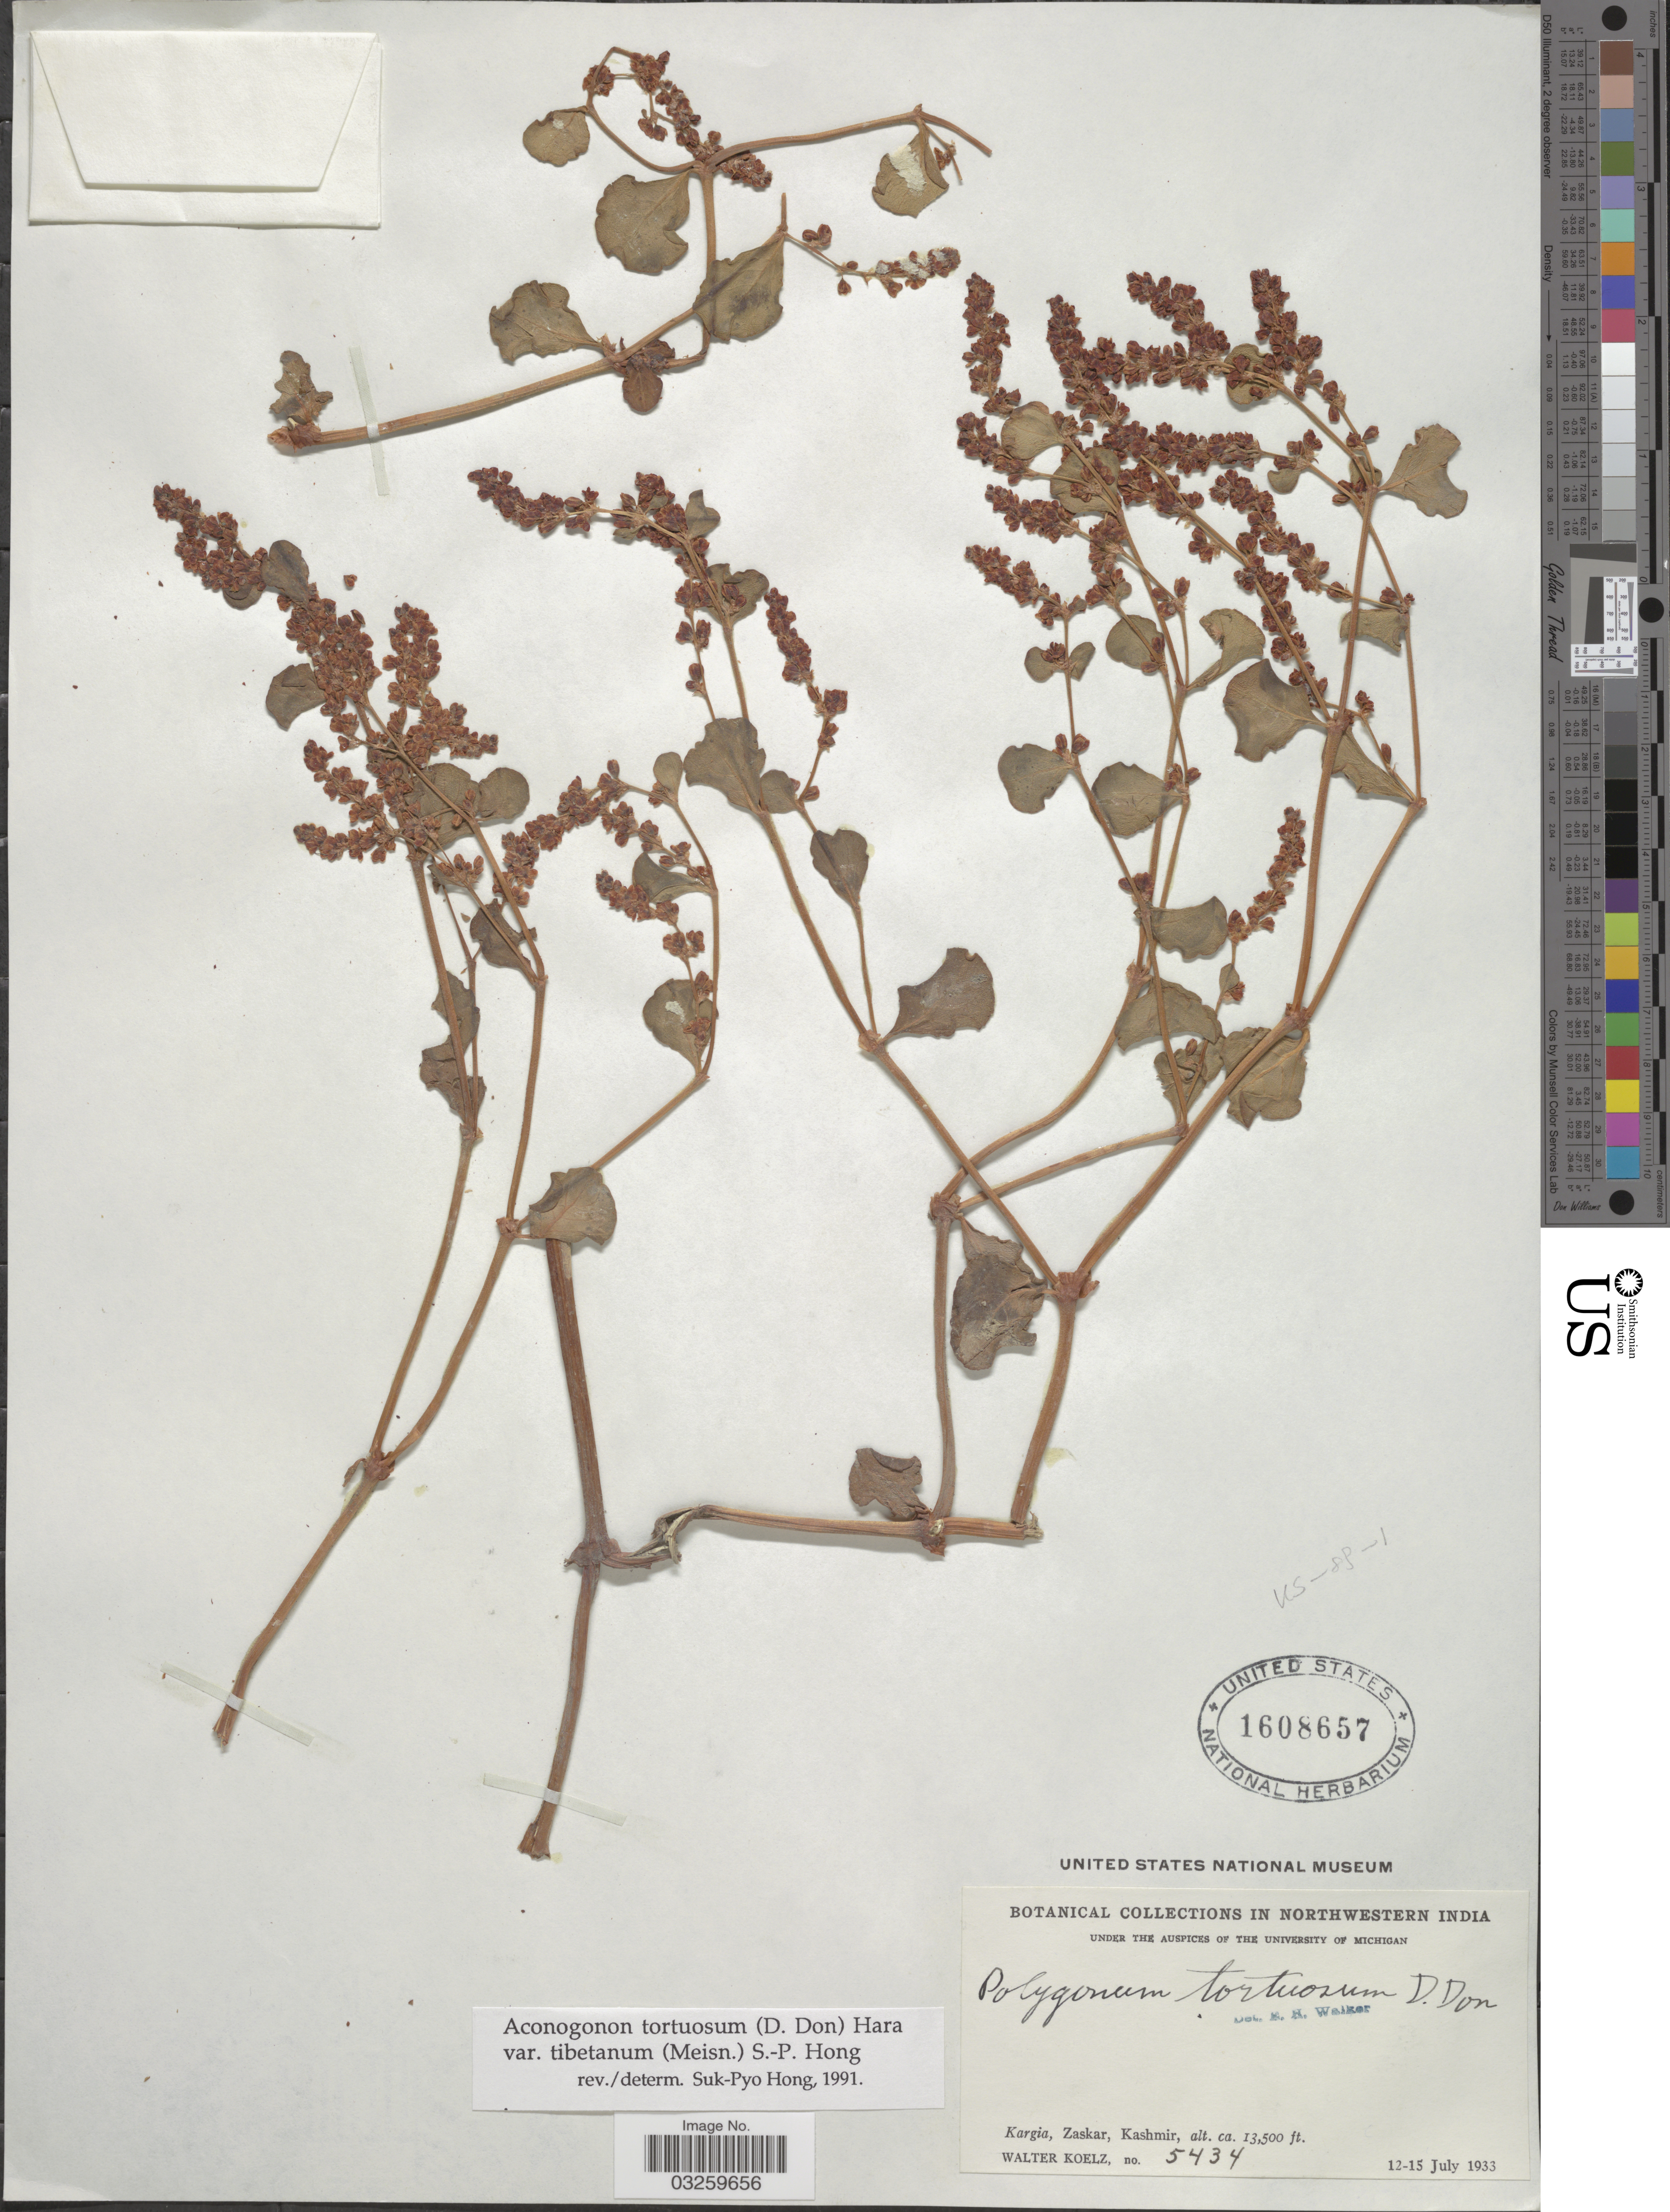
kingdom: Plantae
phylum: Tracheophyta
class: Magnoliopsida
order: Caryophyllales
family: Polygonaceae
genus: Koenigia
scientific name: Koenigia tortuosa var. tortuosa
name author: (D. Don) T.M. Schust. & Reveal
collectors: W. N. Koelz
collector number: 5434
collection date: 1933-07-12/1933-07-15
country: India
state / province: Jammu and Kashmir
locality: Northwestern India. Kargia, Zaskar, Kashmir.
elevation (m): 4115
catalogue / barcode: US 1608657